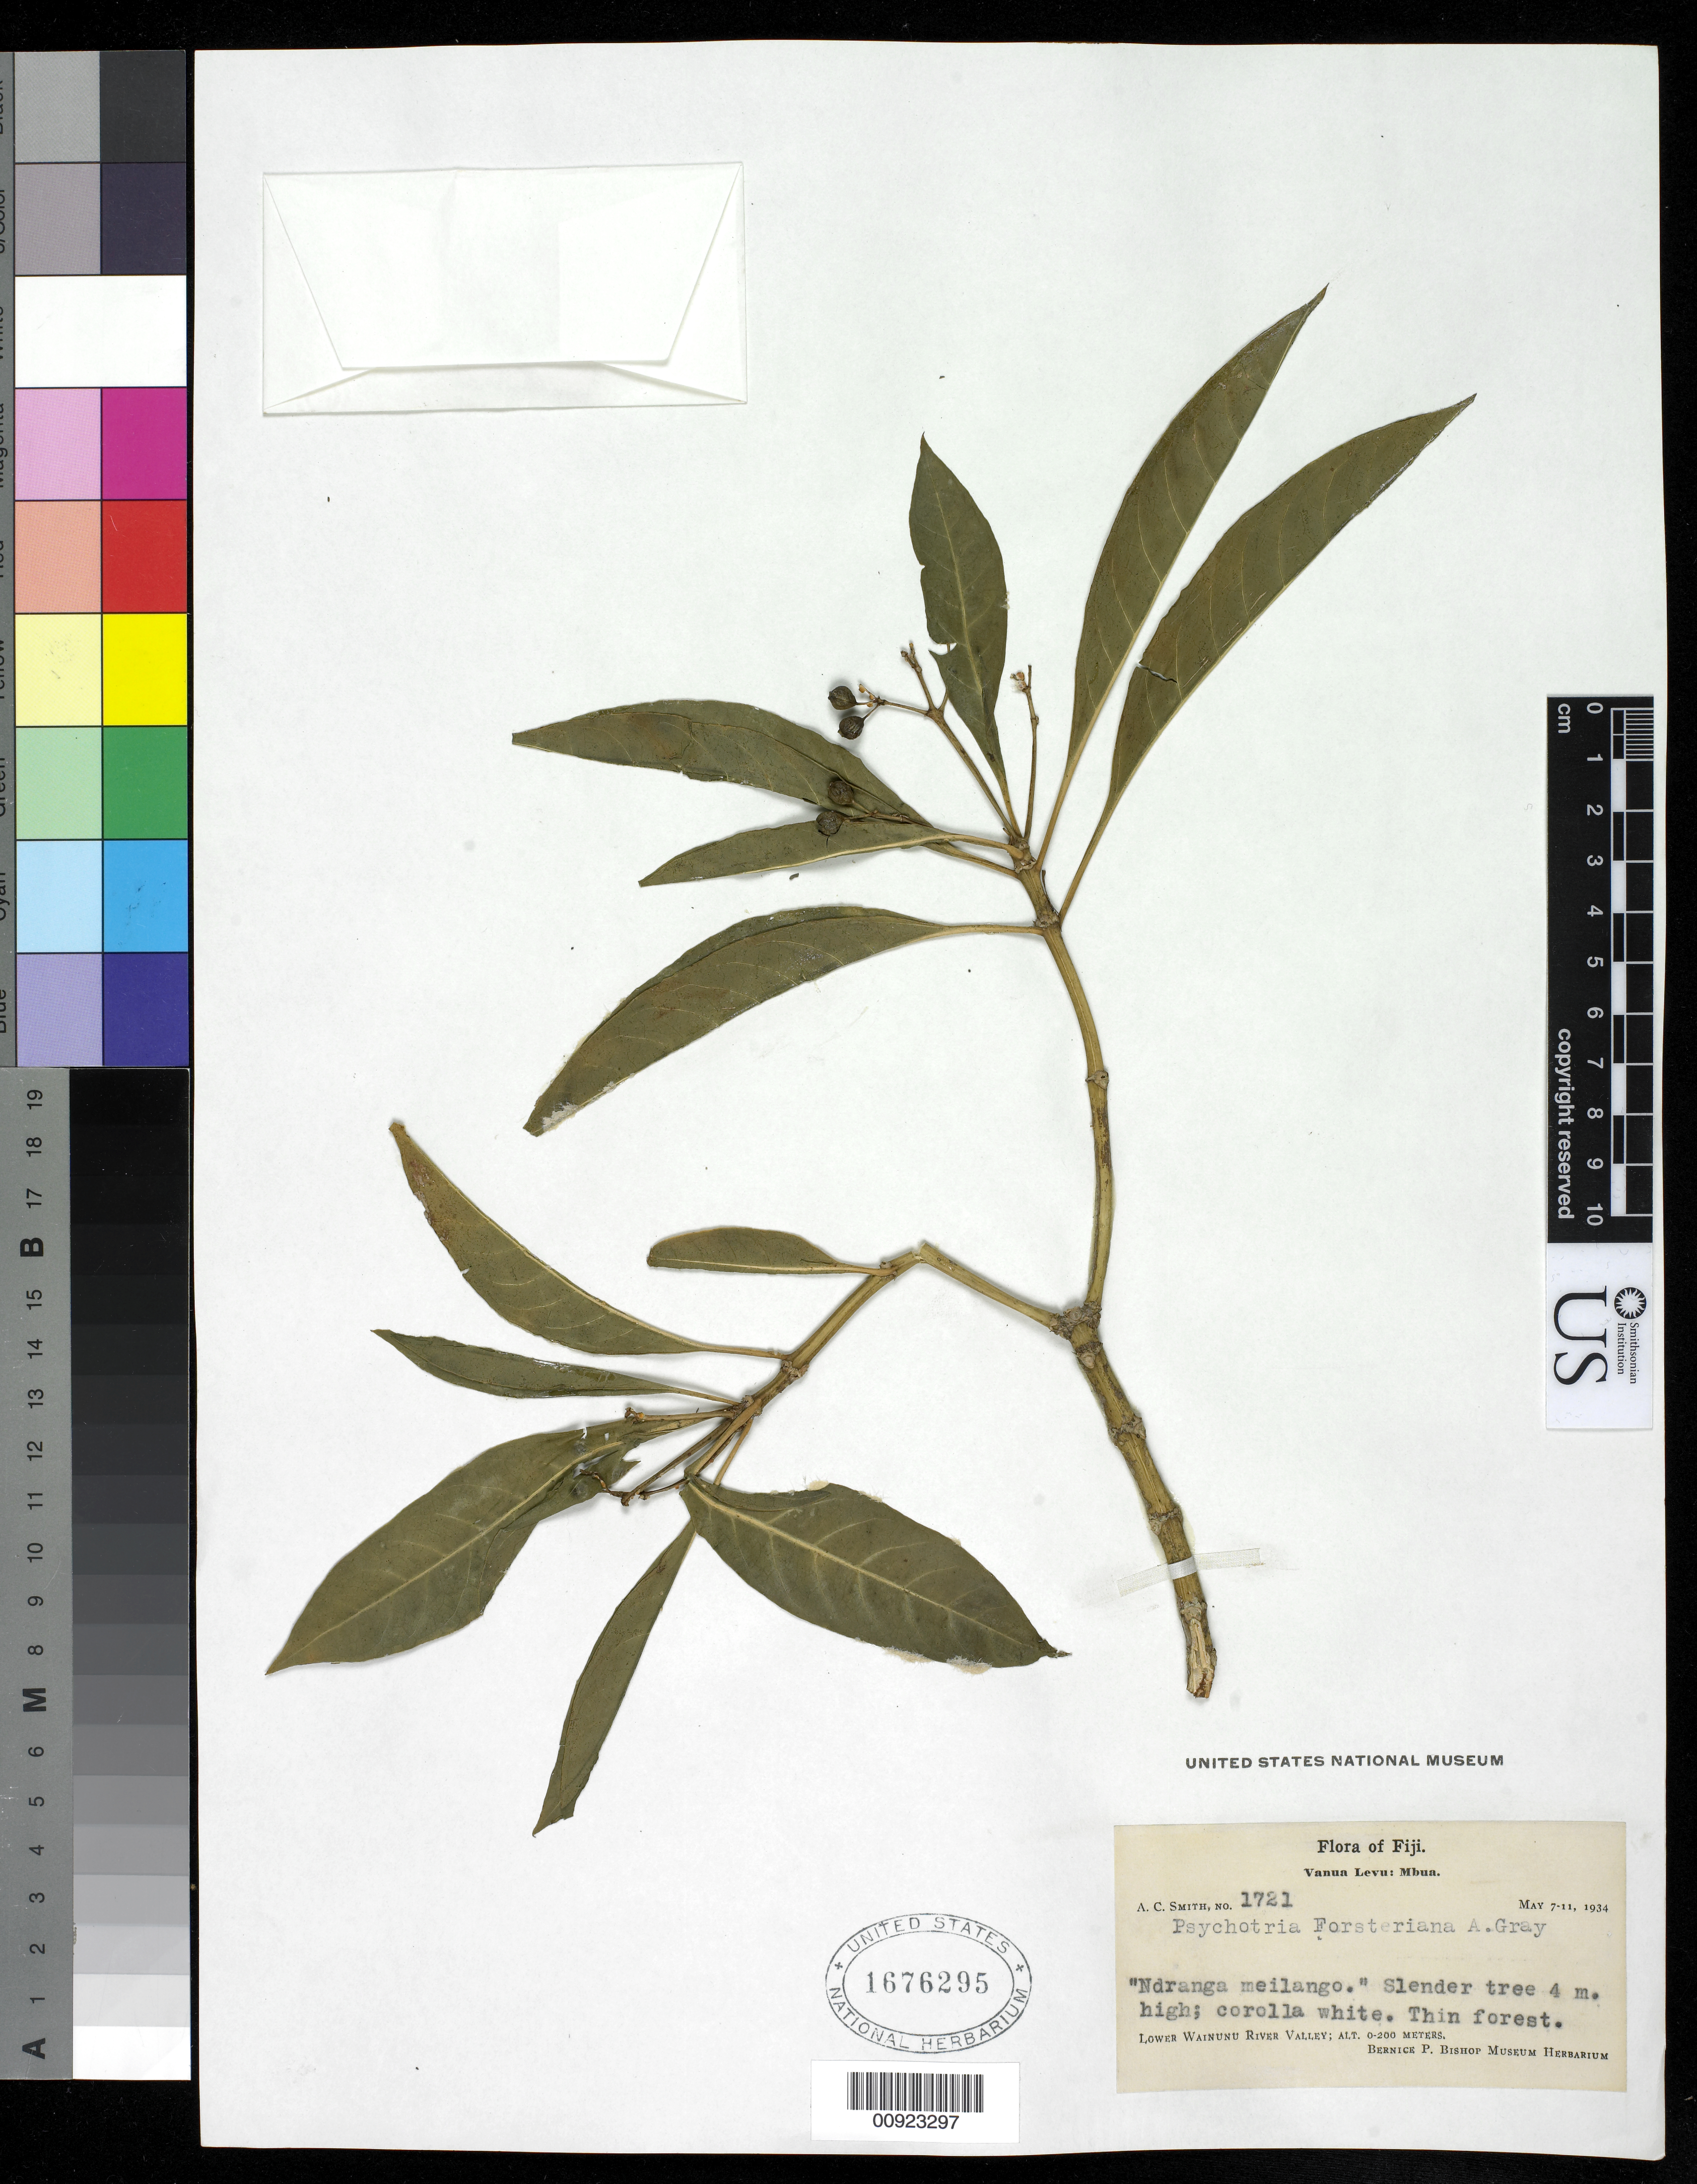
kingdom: Plantae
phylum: Tracheophyta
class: Magnoliopsida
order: Gentianales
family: Rubiaceae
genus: Psychotria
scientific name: Psychotria forsteriana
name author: A. Gray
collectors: C. A. Smith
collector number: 1721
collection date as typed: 07 May 1934 to 11 May 1934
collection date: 1934-05-07/1934-05-11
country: Fiji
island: Vanua Levu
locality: Mbua: Lower Wainunu River valley.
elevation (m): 0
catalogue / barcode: US 1676295